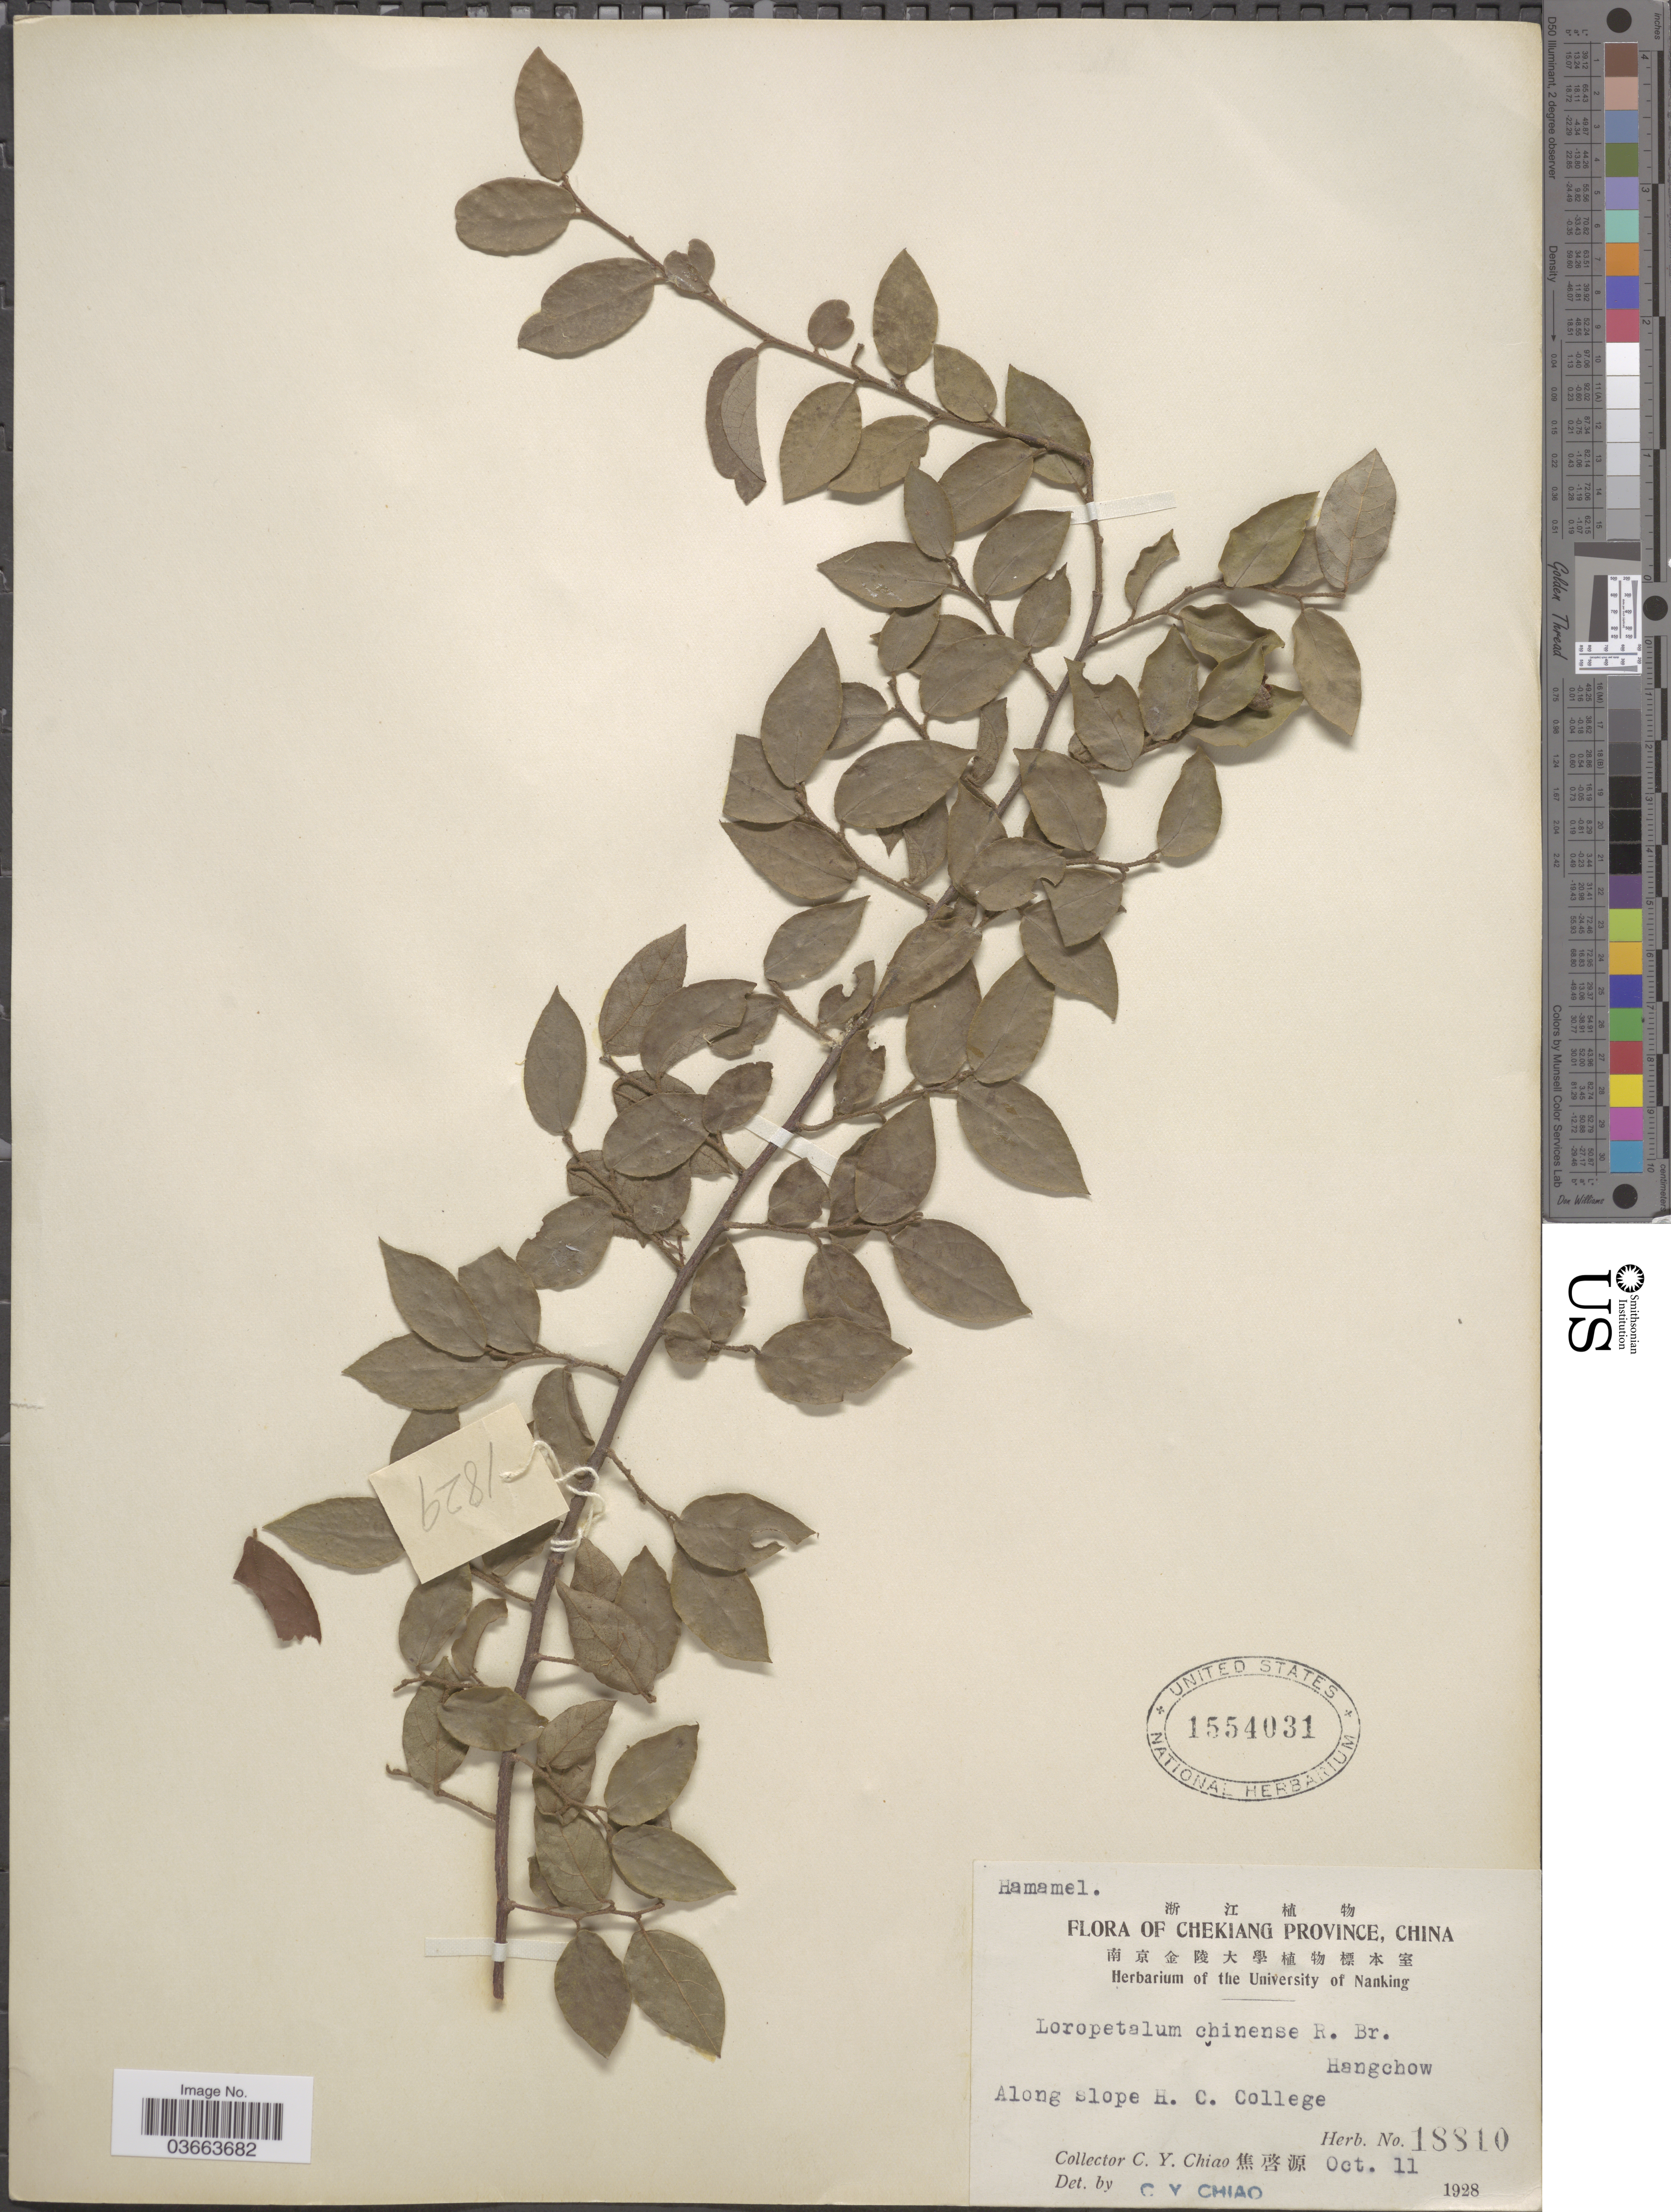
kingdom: Plantae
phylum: Tracheophyta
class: Magnoliopsida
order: Saxifragales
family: Hamamelidaceae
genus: Loropetalum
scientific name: Loropetalum chinense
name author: (R. Br.) Oliv.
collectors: C. Y. Chiao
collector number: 18810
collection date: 1928-10-11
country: China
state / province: Zhejiang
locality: Chekiang Province. Hangchow. Along slope H. C. College.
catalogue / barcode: US 1554031